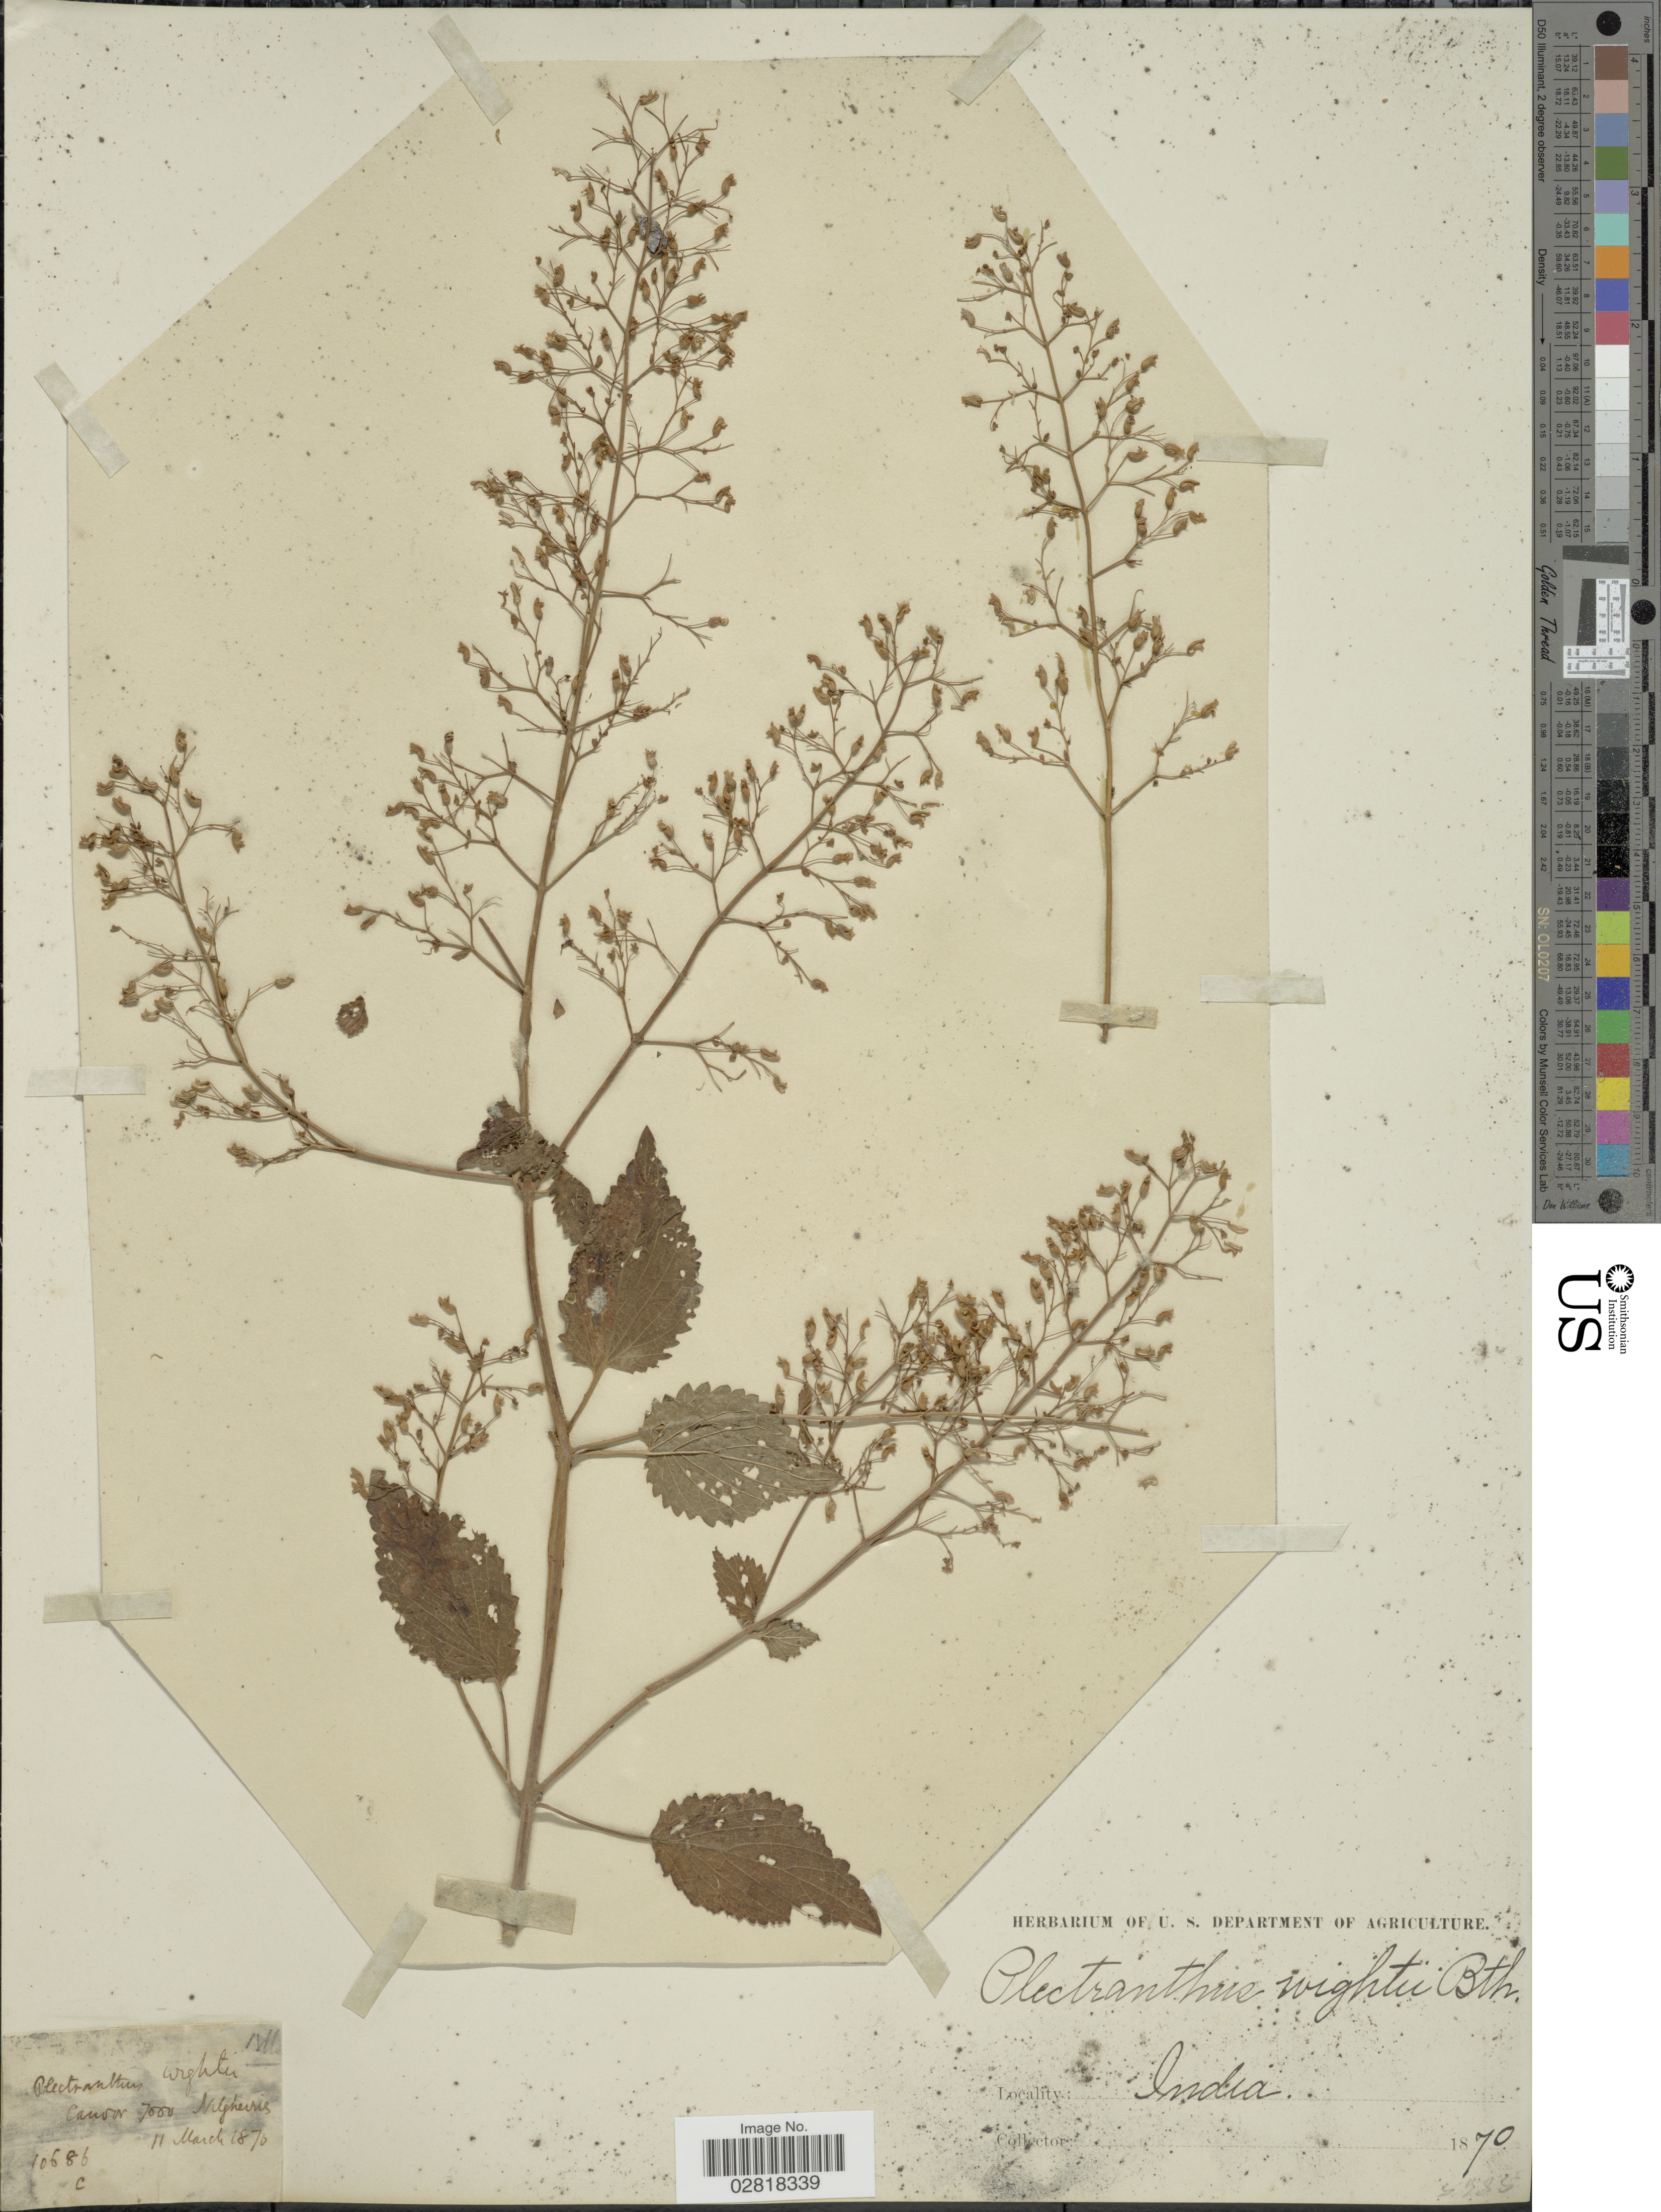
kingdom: Plantae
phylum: Tracheophyta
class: Magnoliopsida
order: Lamiales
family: Lamiaceae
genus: Plectranthus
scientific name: Plectranthus wightii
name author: Benth.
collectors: Facchini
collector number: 10686C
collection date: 1870-03-11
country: India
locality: Canoor Nilgherries.